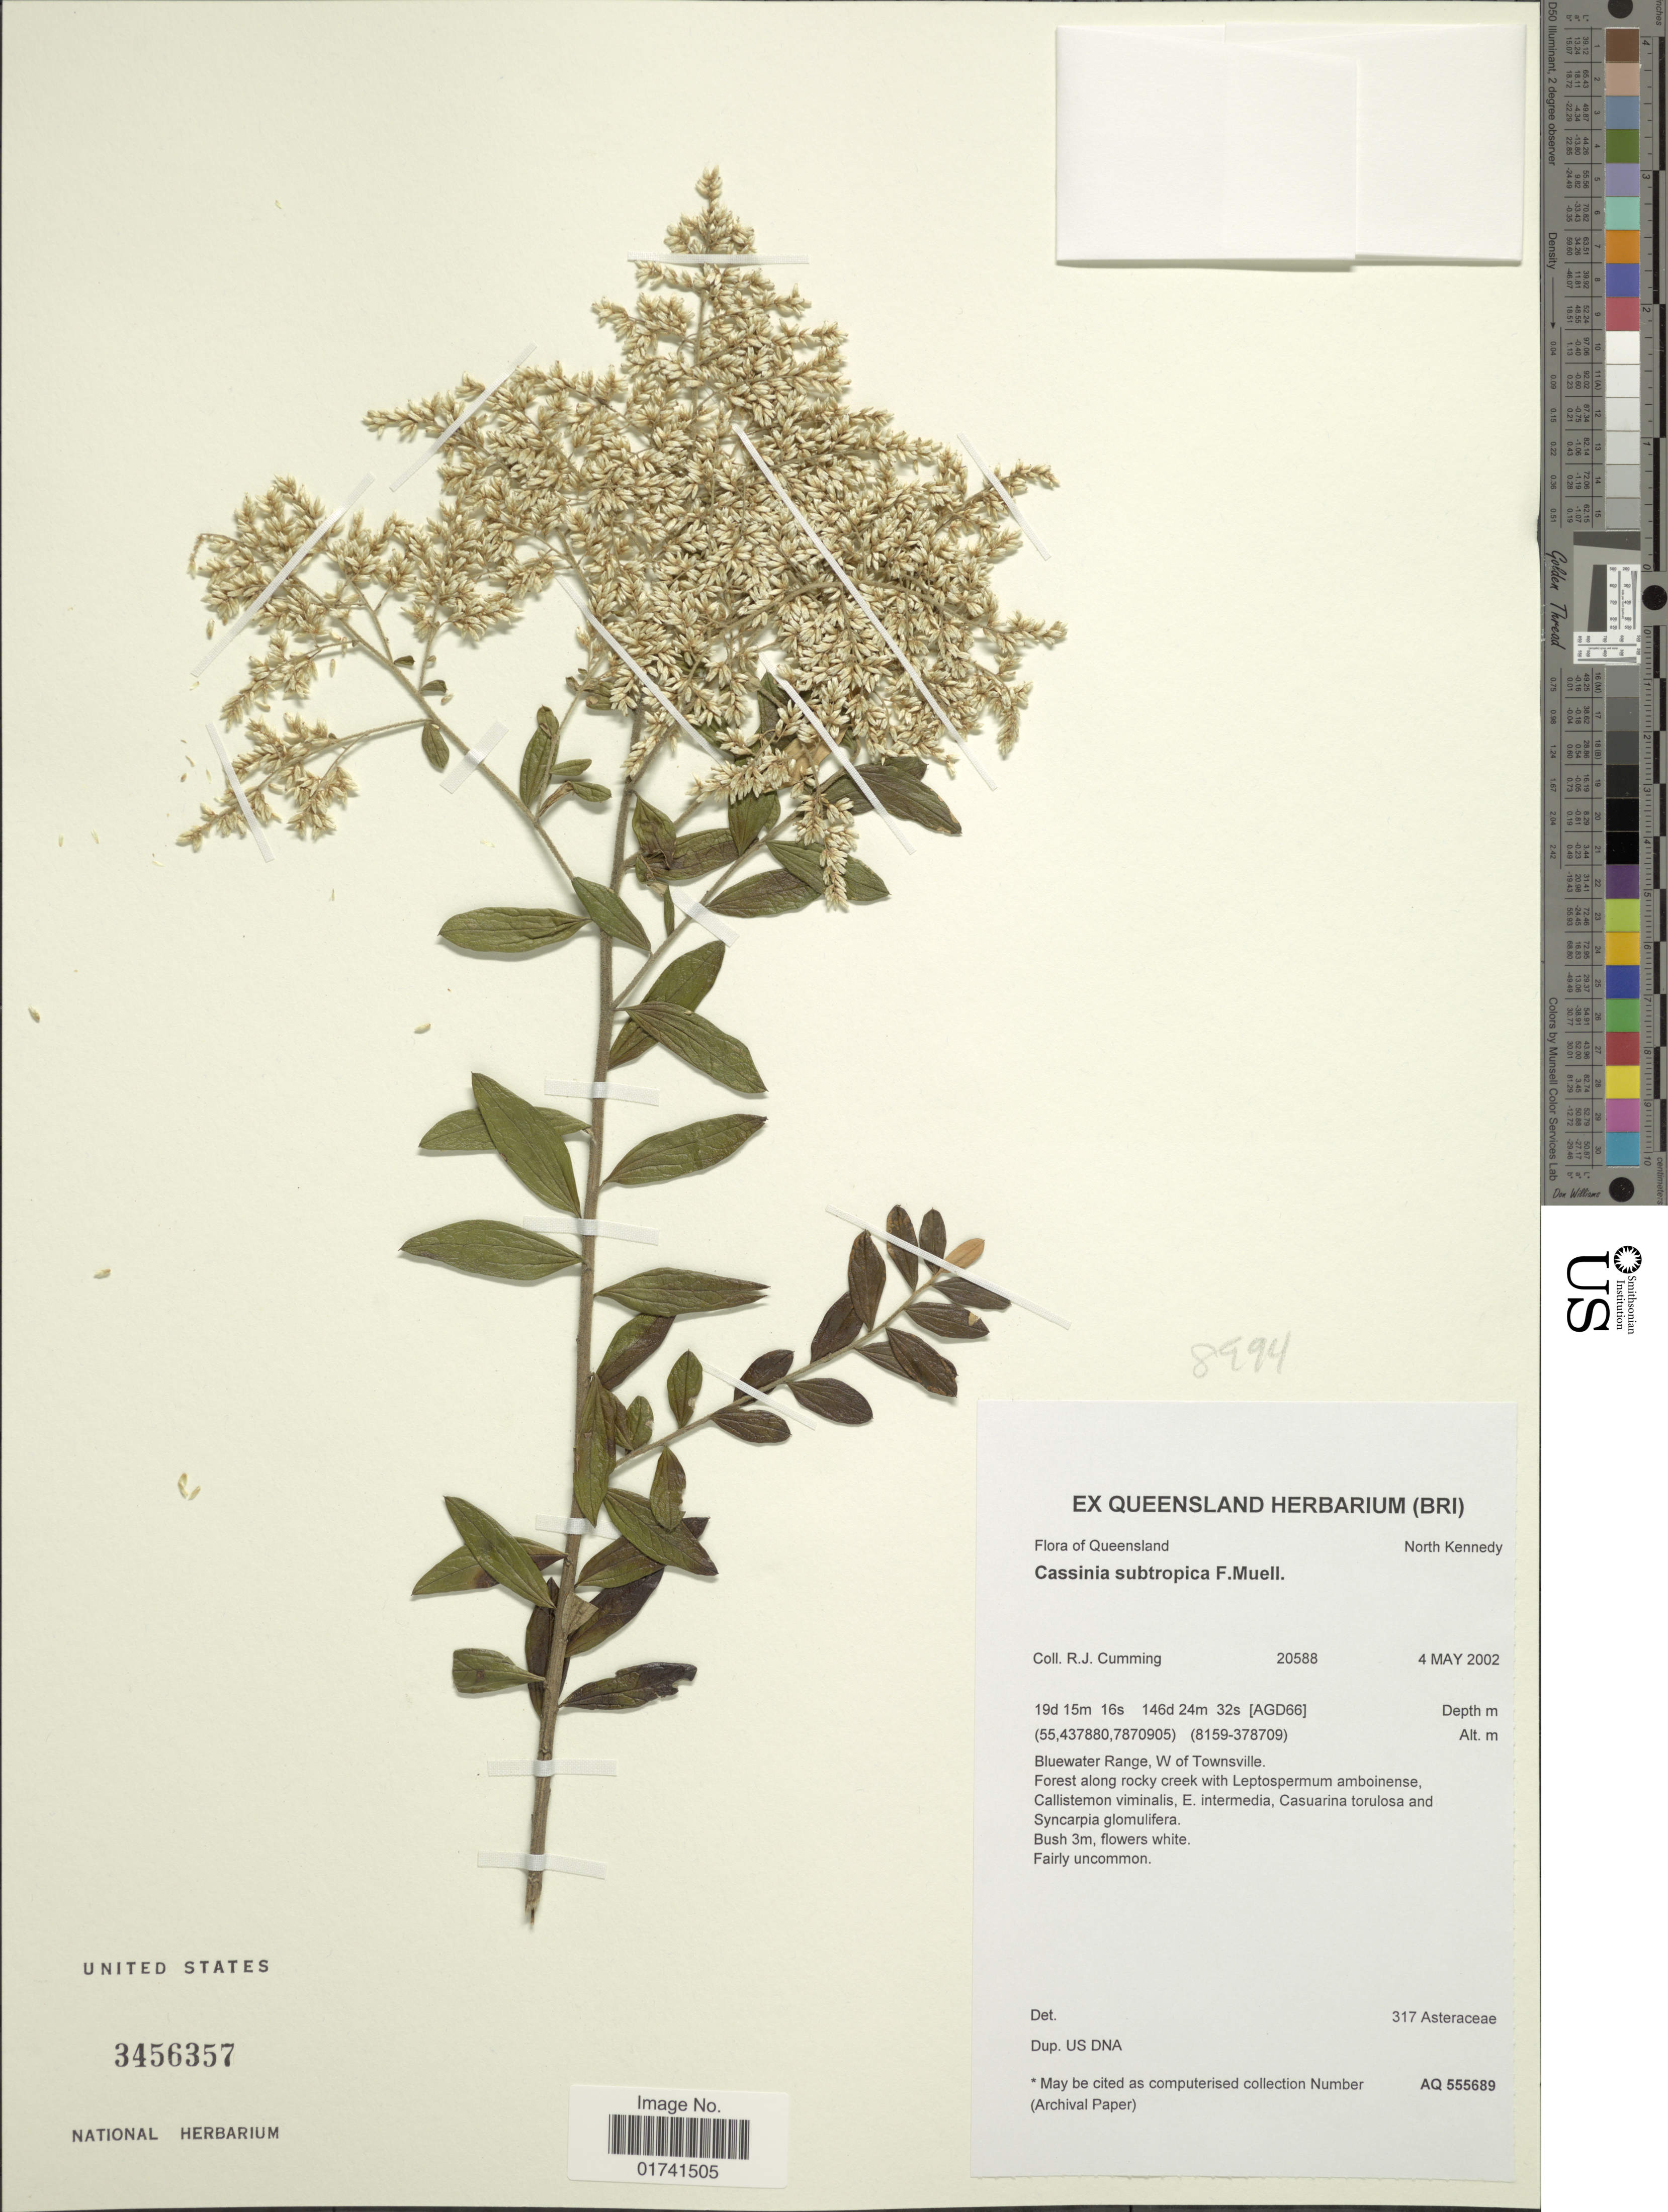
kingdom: Plantae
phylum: Tracheophyta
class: Magnoliopsida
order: Asterales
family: Asteraceae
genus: Cassinia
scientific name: Cassinia subtropica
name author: F. Muell.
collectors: R. Cumming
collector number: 20588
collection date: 2002-05-04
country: Australia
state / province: Queensland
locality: North Kennedy, Bluewater Range, W of Townsville, forest along rocky creek.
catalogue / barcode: US 3456357